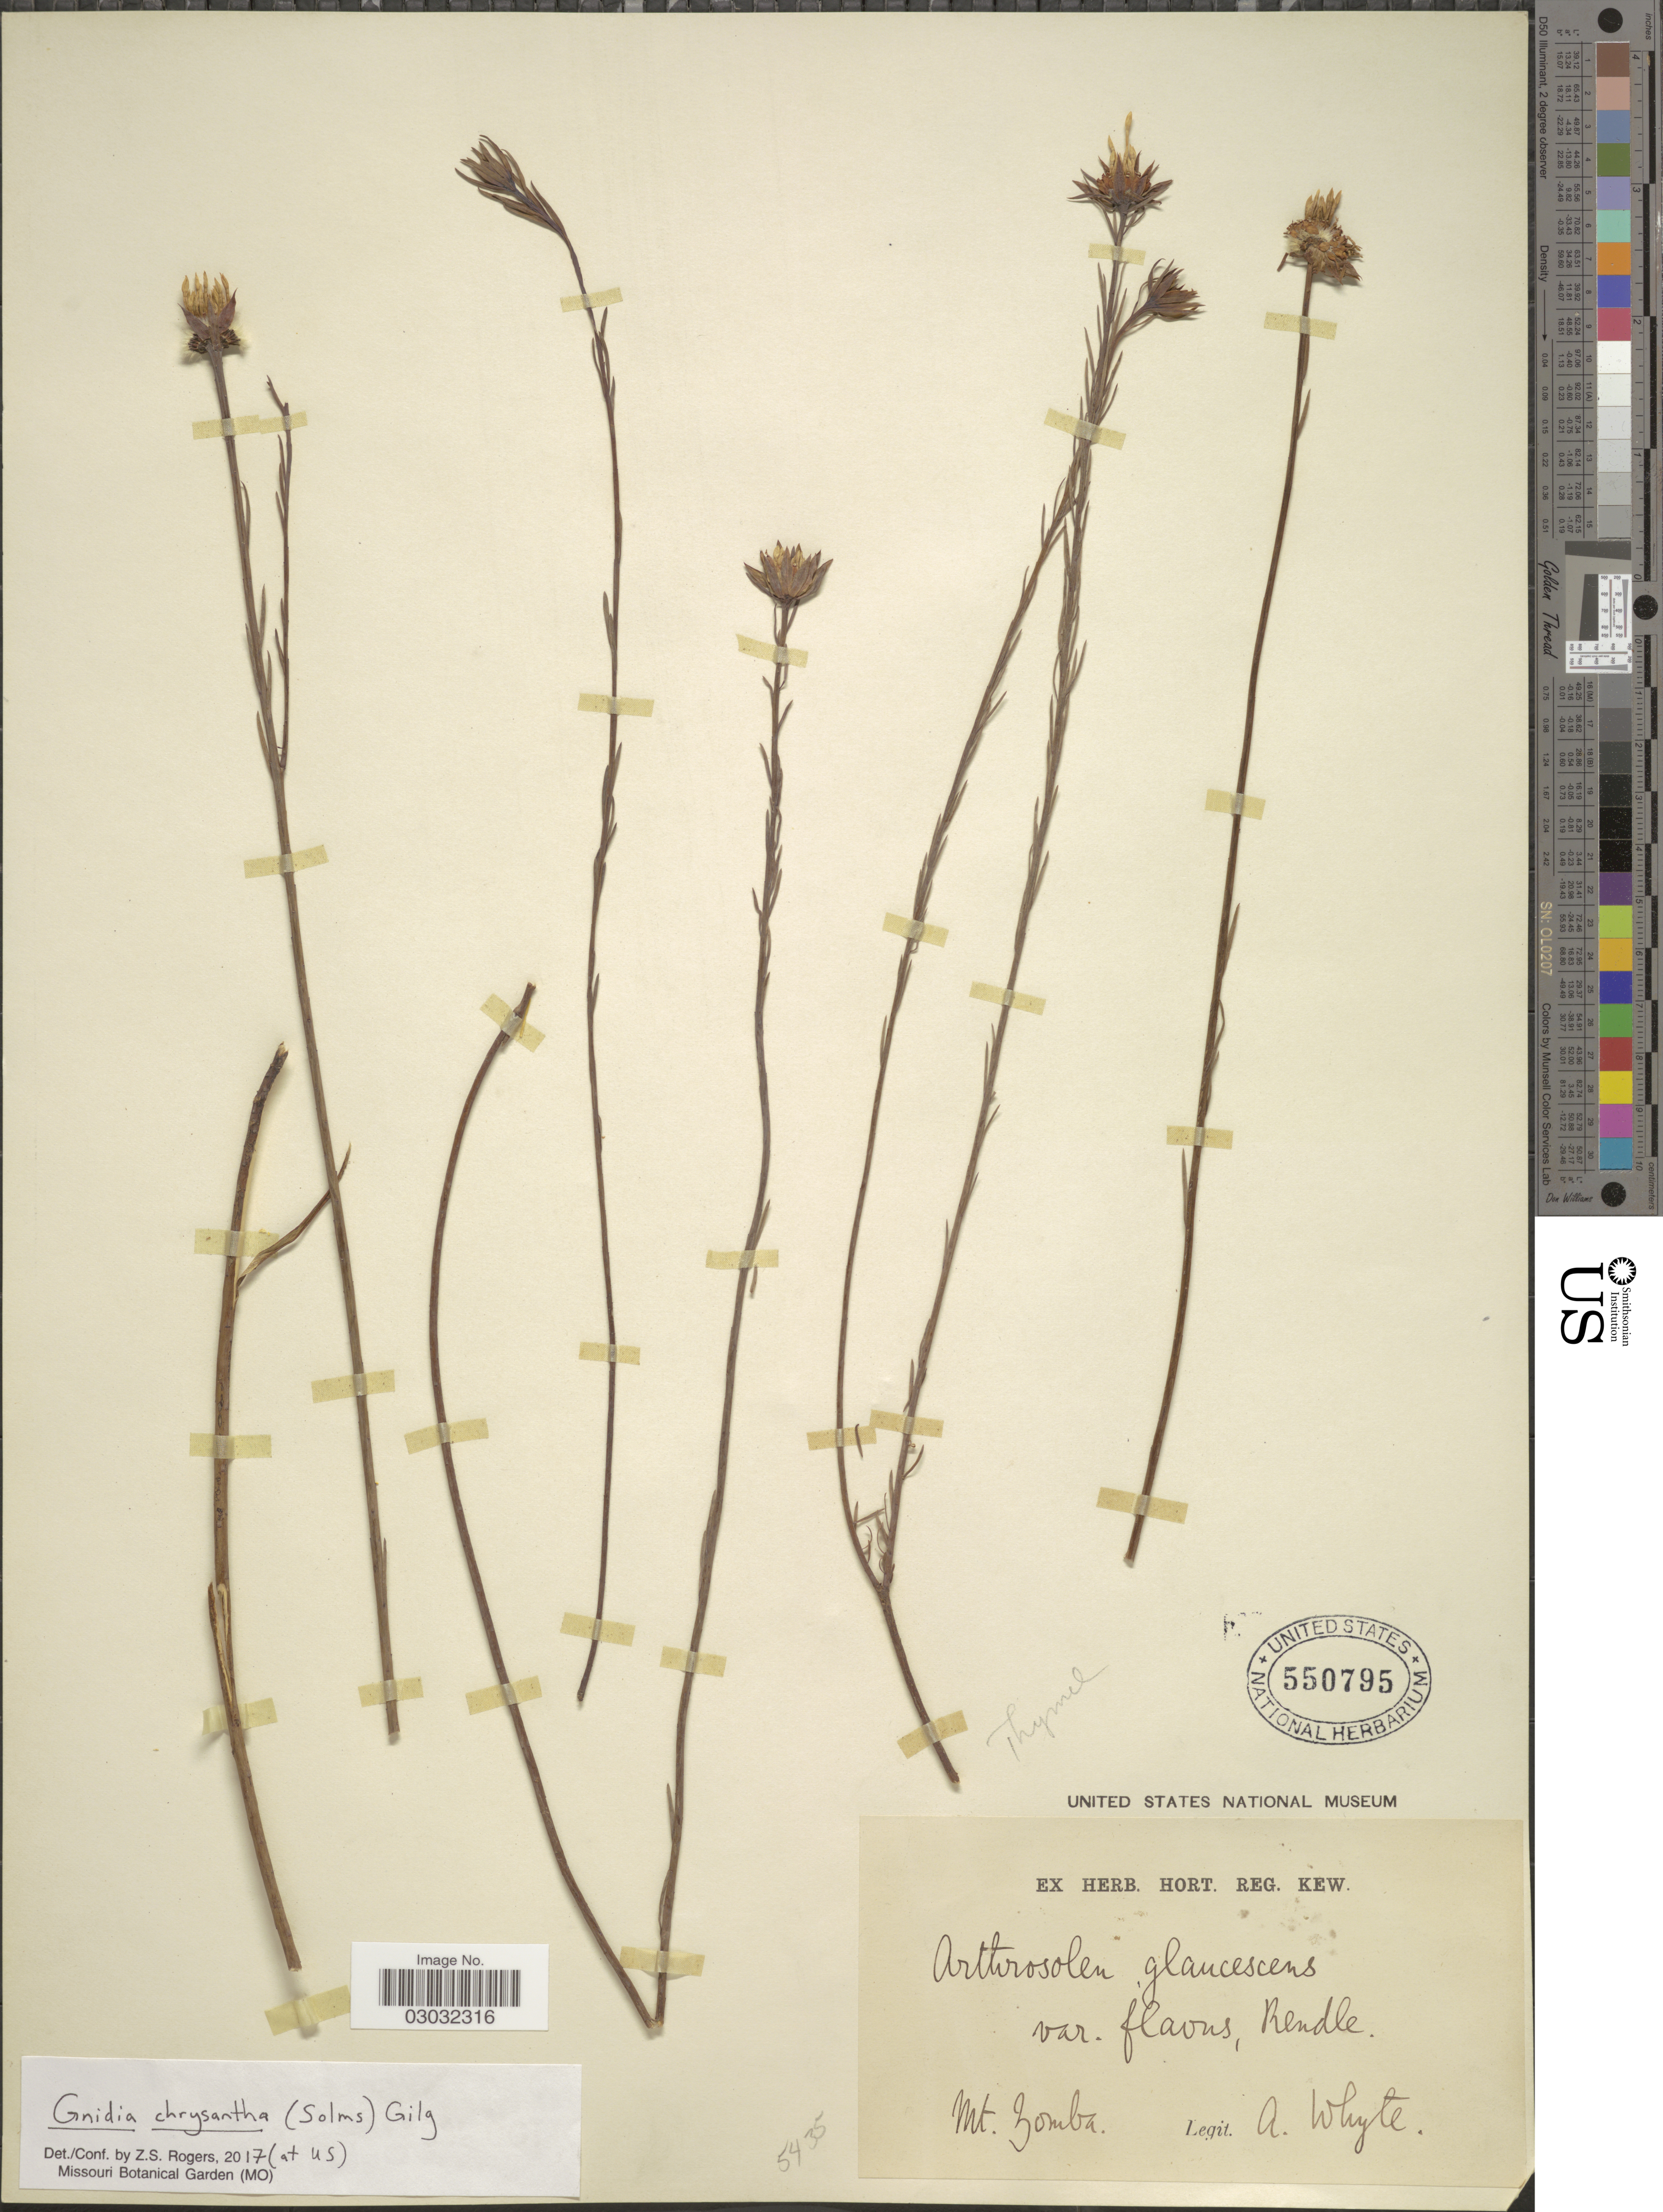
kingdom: Plantae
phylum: Tracheophyta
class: Magnoliopsida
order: Malvales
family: Thymelaeaceae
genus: Lasiosiphon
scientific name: Lasiosiphon chrysnathus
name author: (Solms ex Schweinf.) Olaniyan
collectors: A. Whyte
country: Malawi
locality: Mt. Zomba.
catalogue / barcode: US 550795